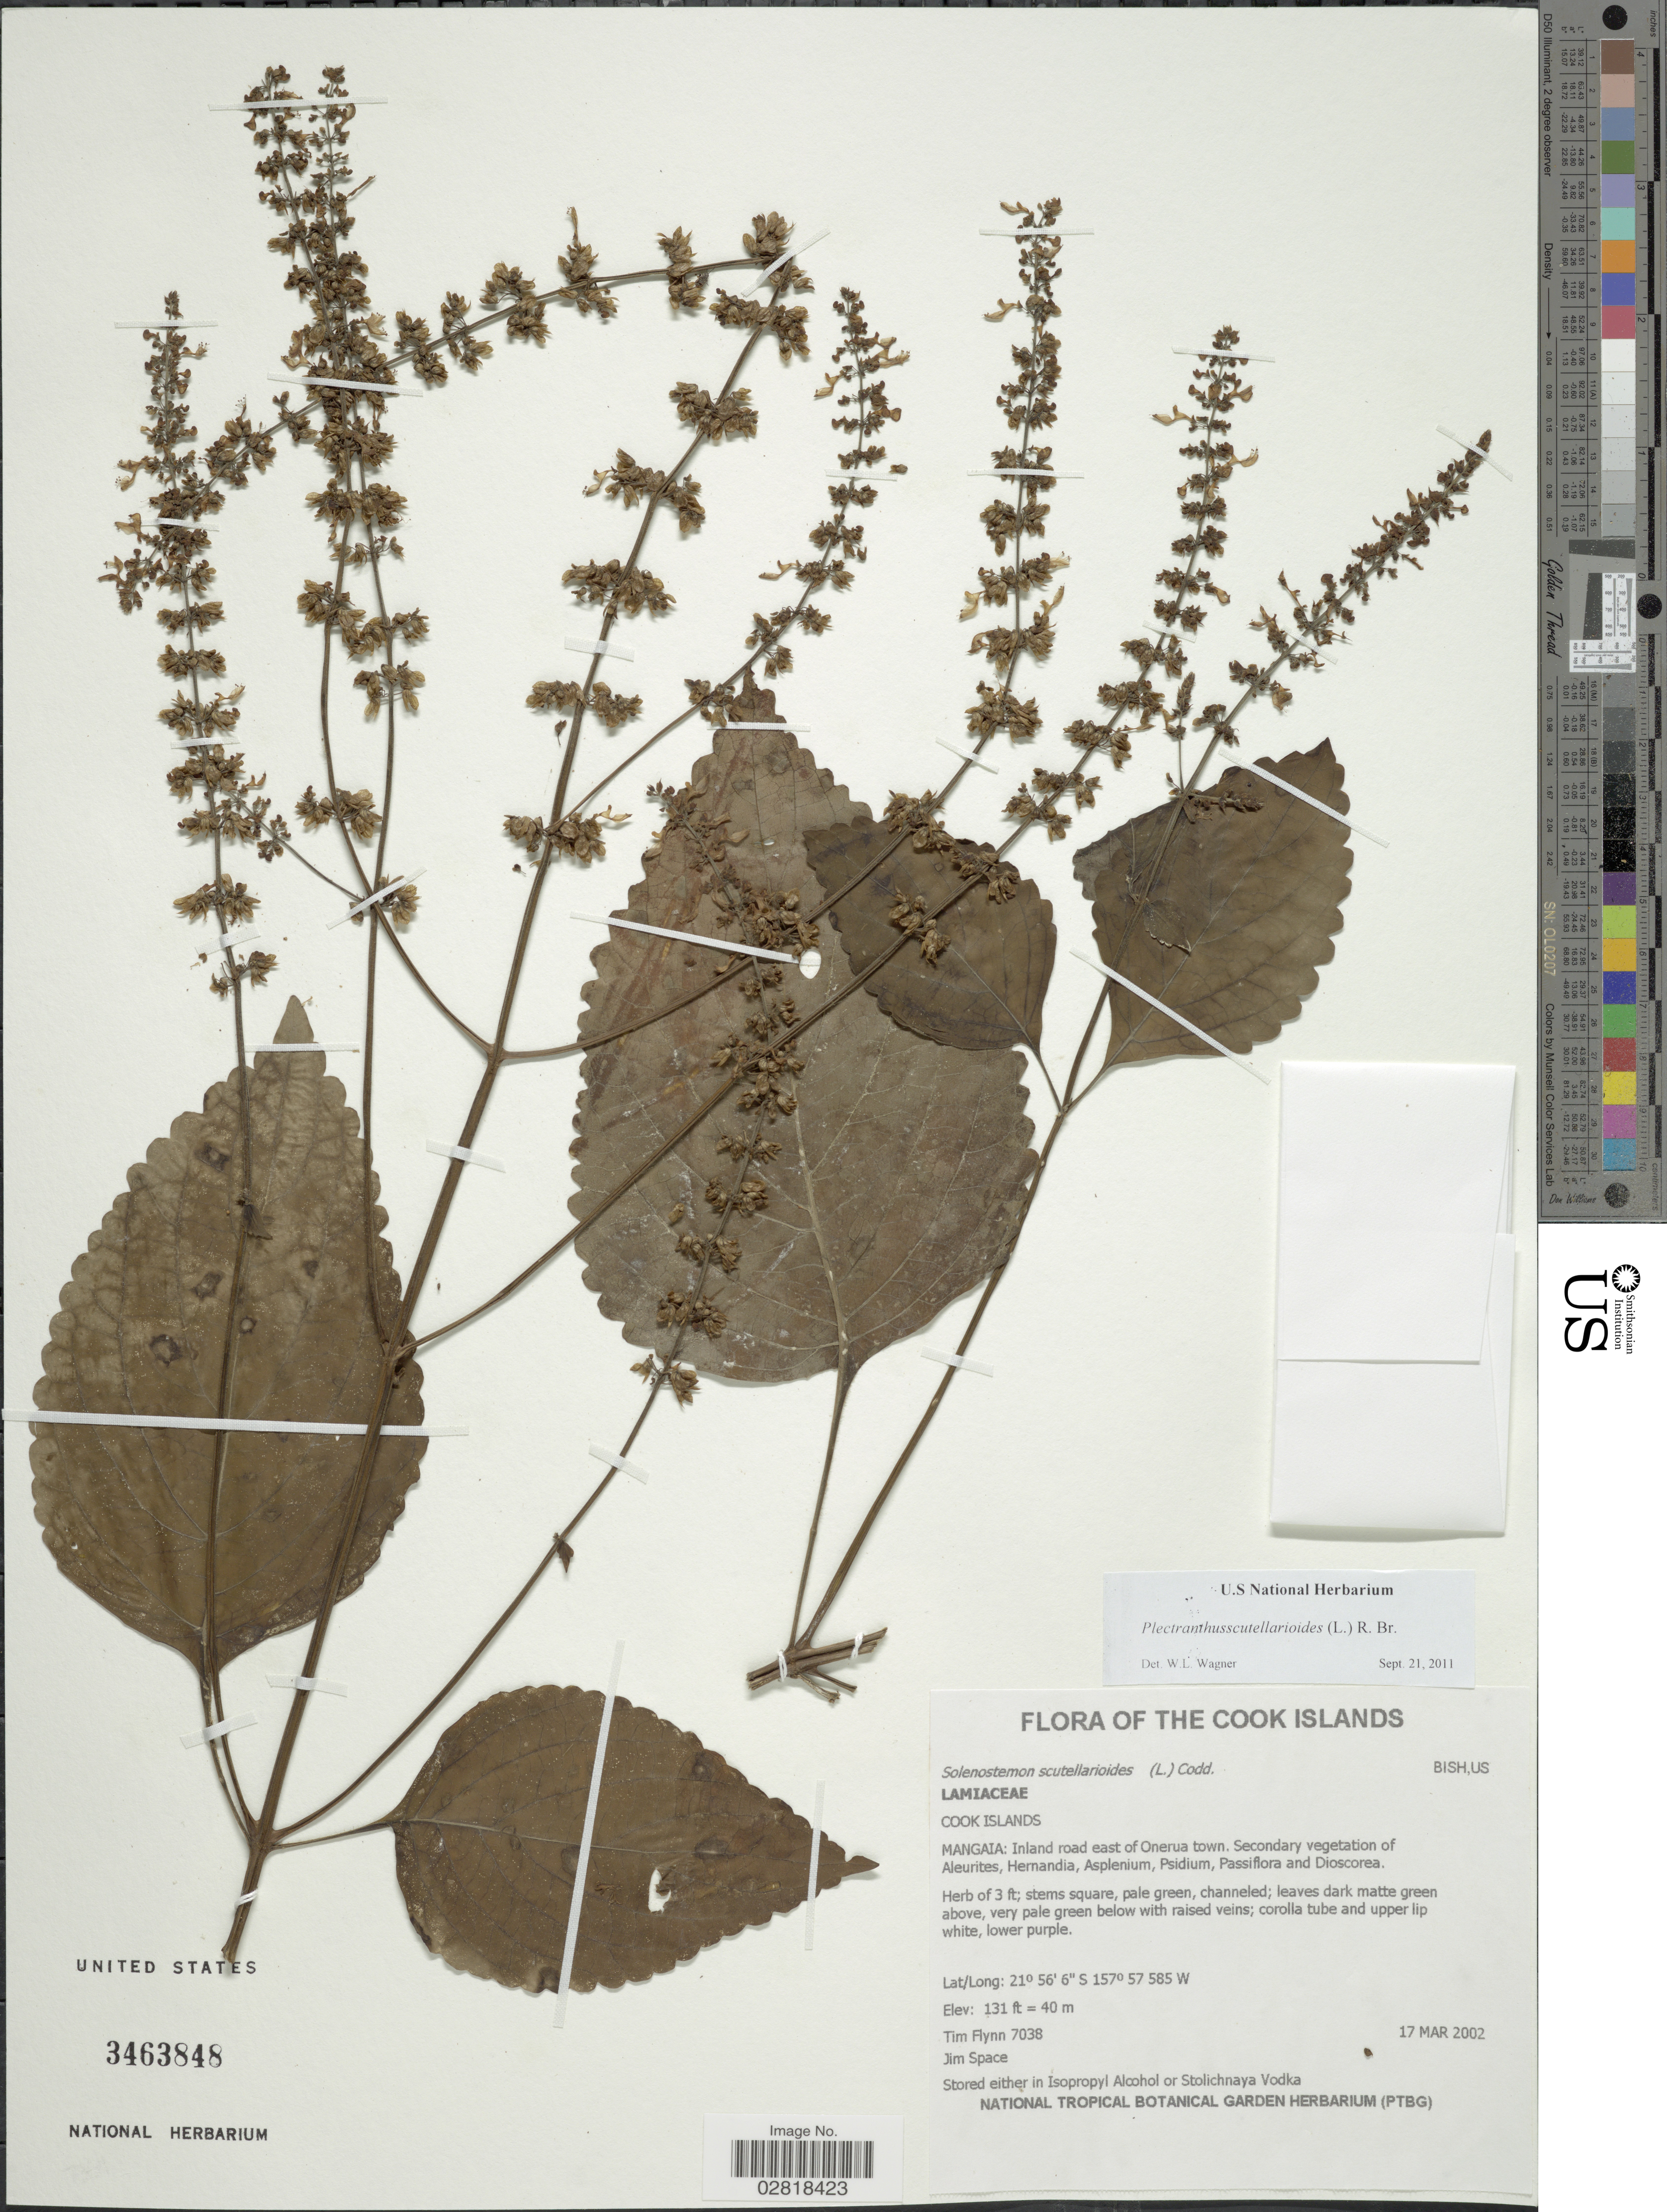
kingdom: Plantae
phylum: Tracheophyta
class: Magnoliopsida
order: Lamiales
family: Lamiaceae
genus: Coleus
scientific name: Coleus scutellarioides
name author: (L.) Benth.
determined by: Wagner, W. L., (BOT), Smithsonian Institution - National Museum of Natural History (UNITED STATES)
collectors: T. Flynn & J. Space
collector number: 7038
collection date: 2002-03-17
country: Cook Islands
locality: Mangaia: Inland road east of Onerua town.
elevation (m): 40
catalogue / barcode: US 3463848